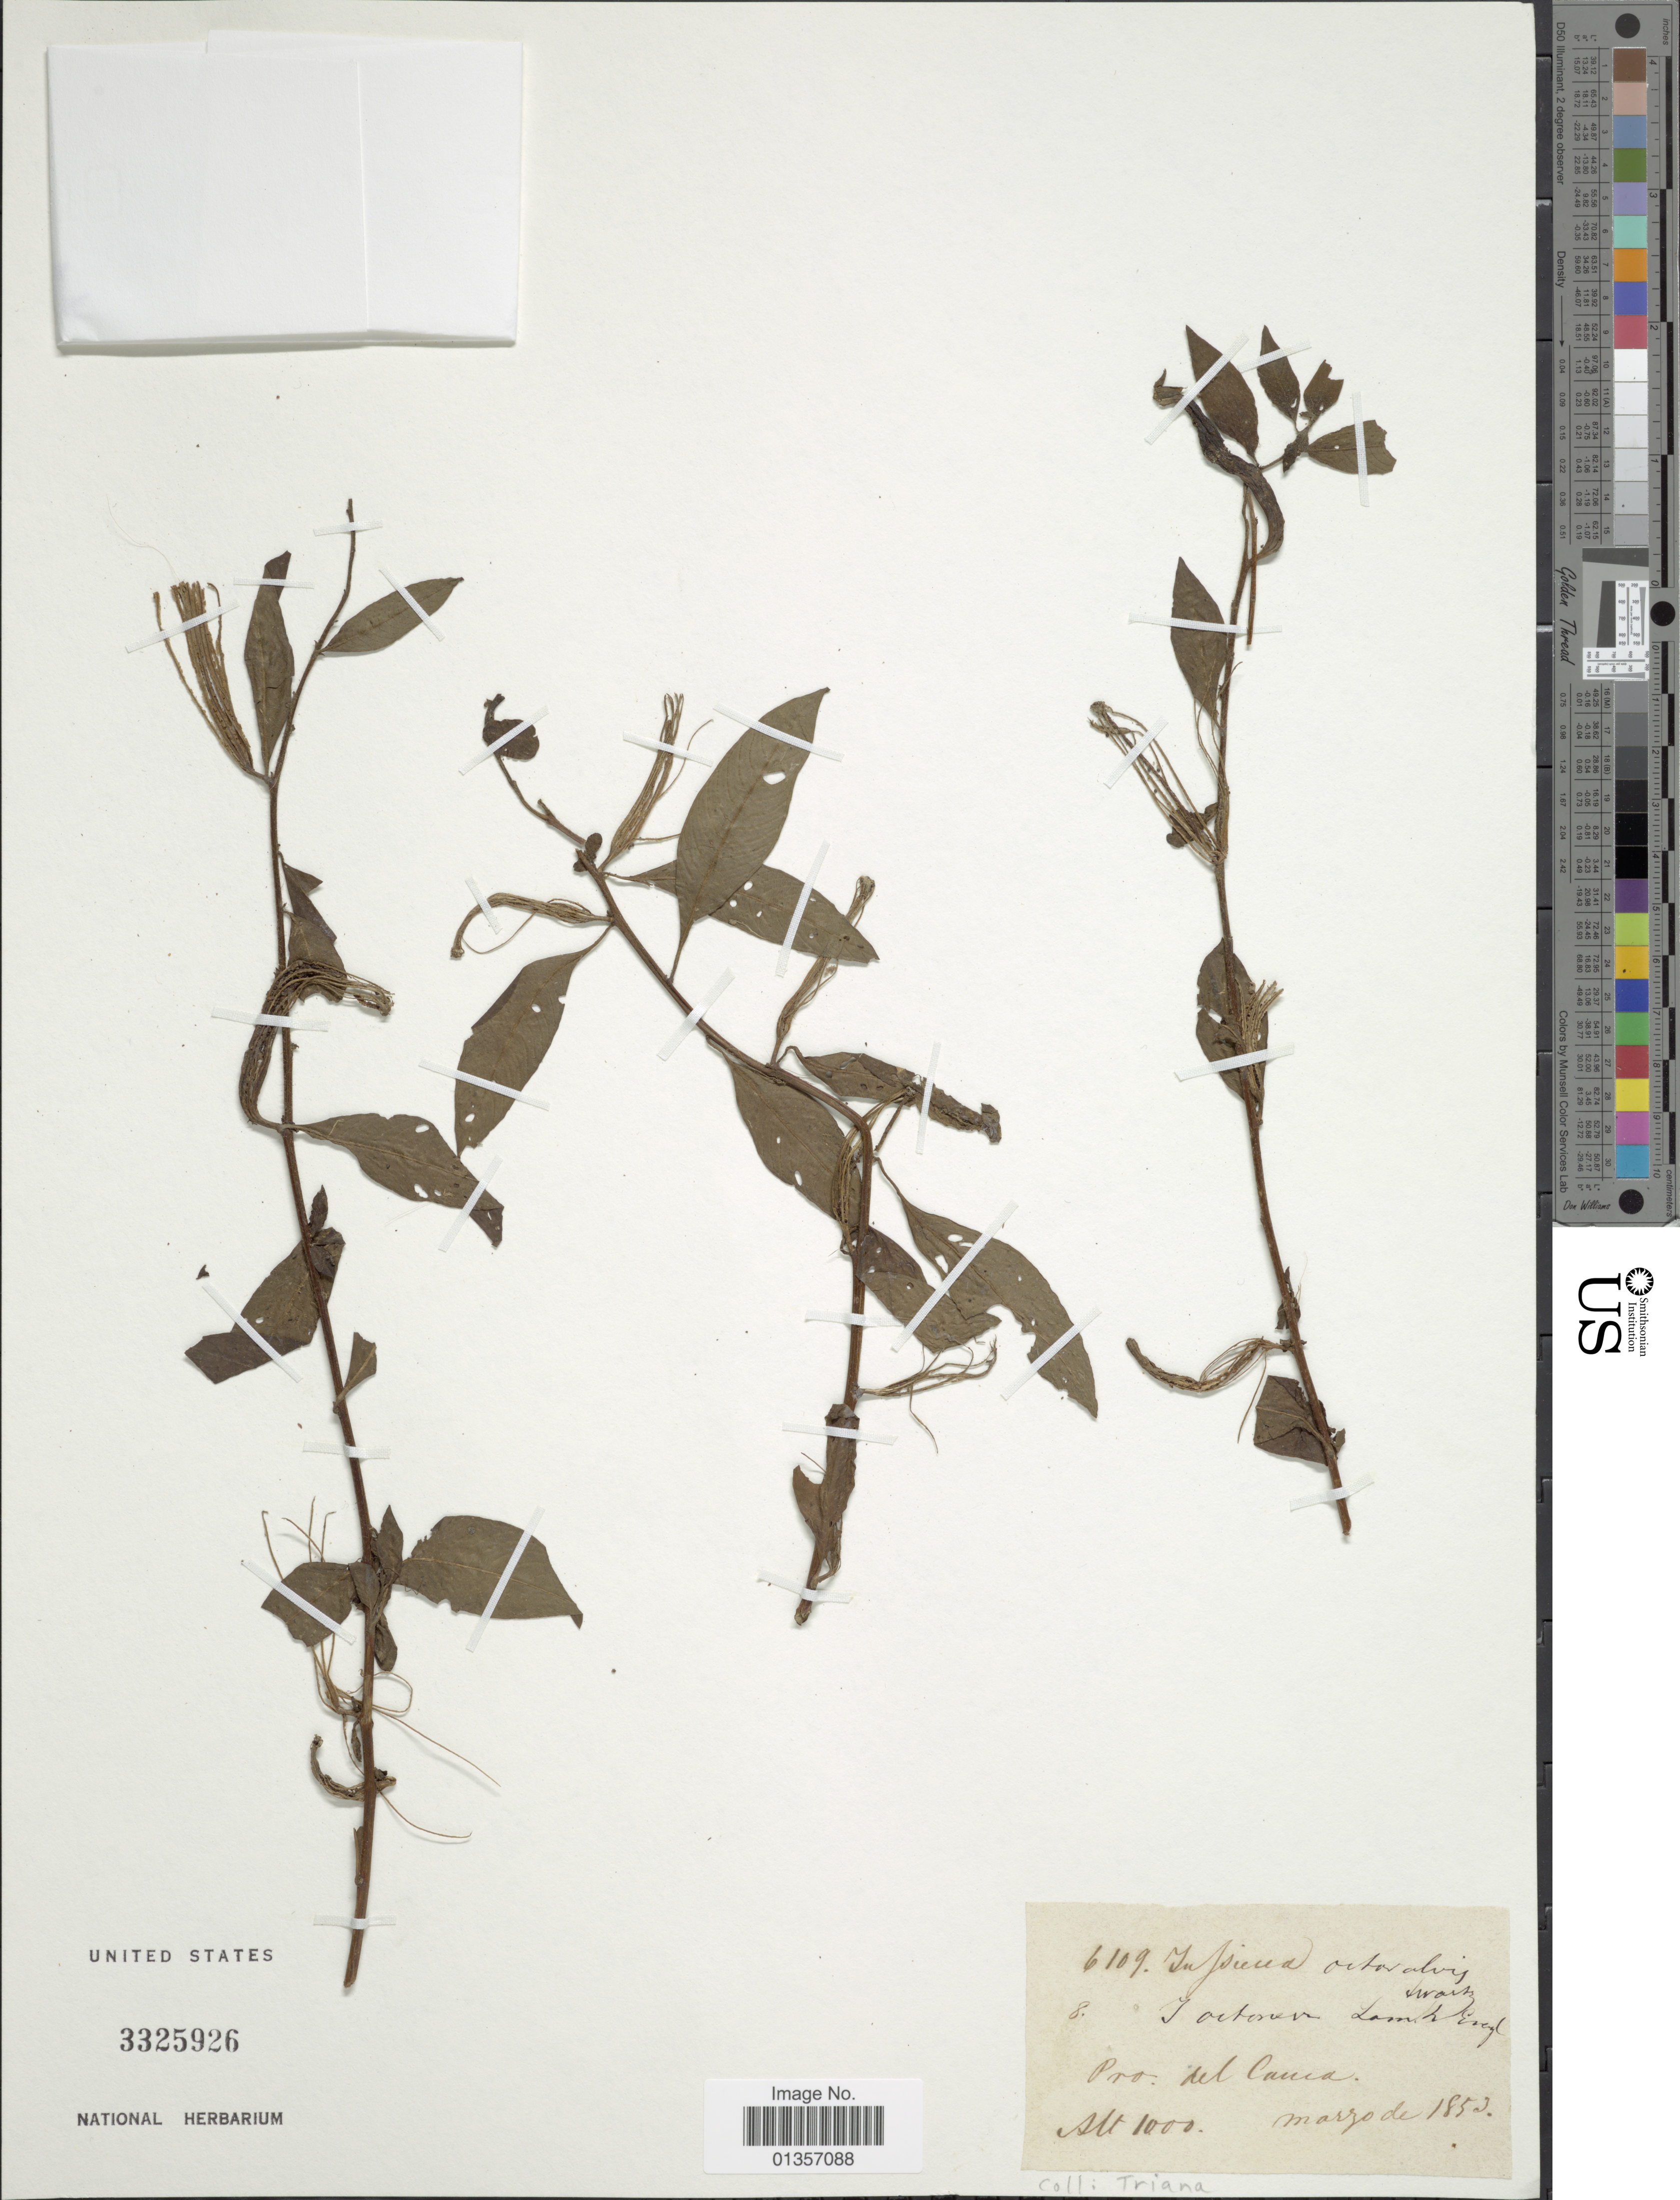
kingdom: Plantae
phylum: Tracheophyta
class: Magnoliopsida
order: Myrtales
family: Onagraceae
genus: Ludwigia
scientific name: Ludwigia octovalvis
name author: (Jacq.) P.H. Raven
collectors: J. J. Triana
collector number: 6109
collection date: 1853-03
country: Colombia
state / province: Cauca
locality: Pro. del Cauca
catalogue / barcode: US 3325926